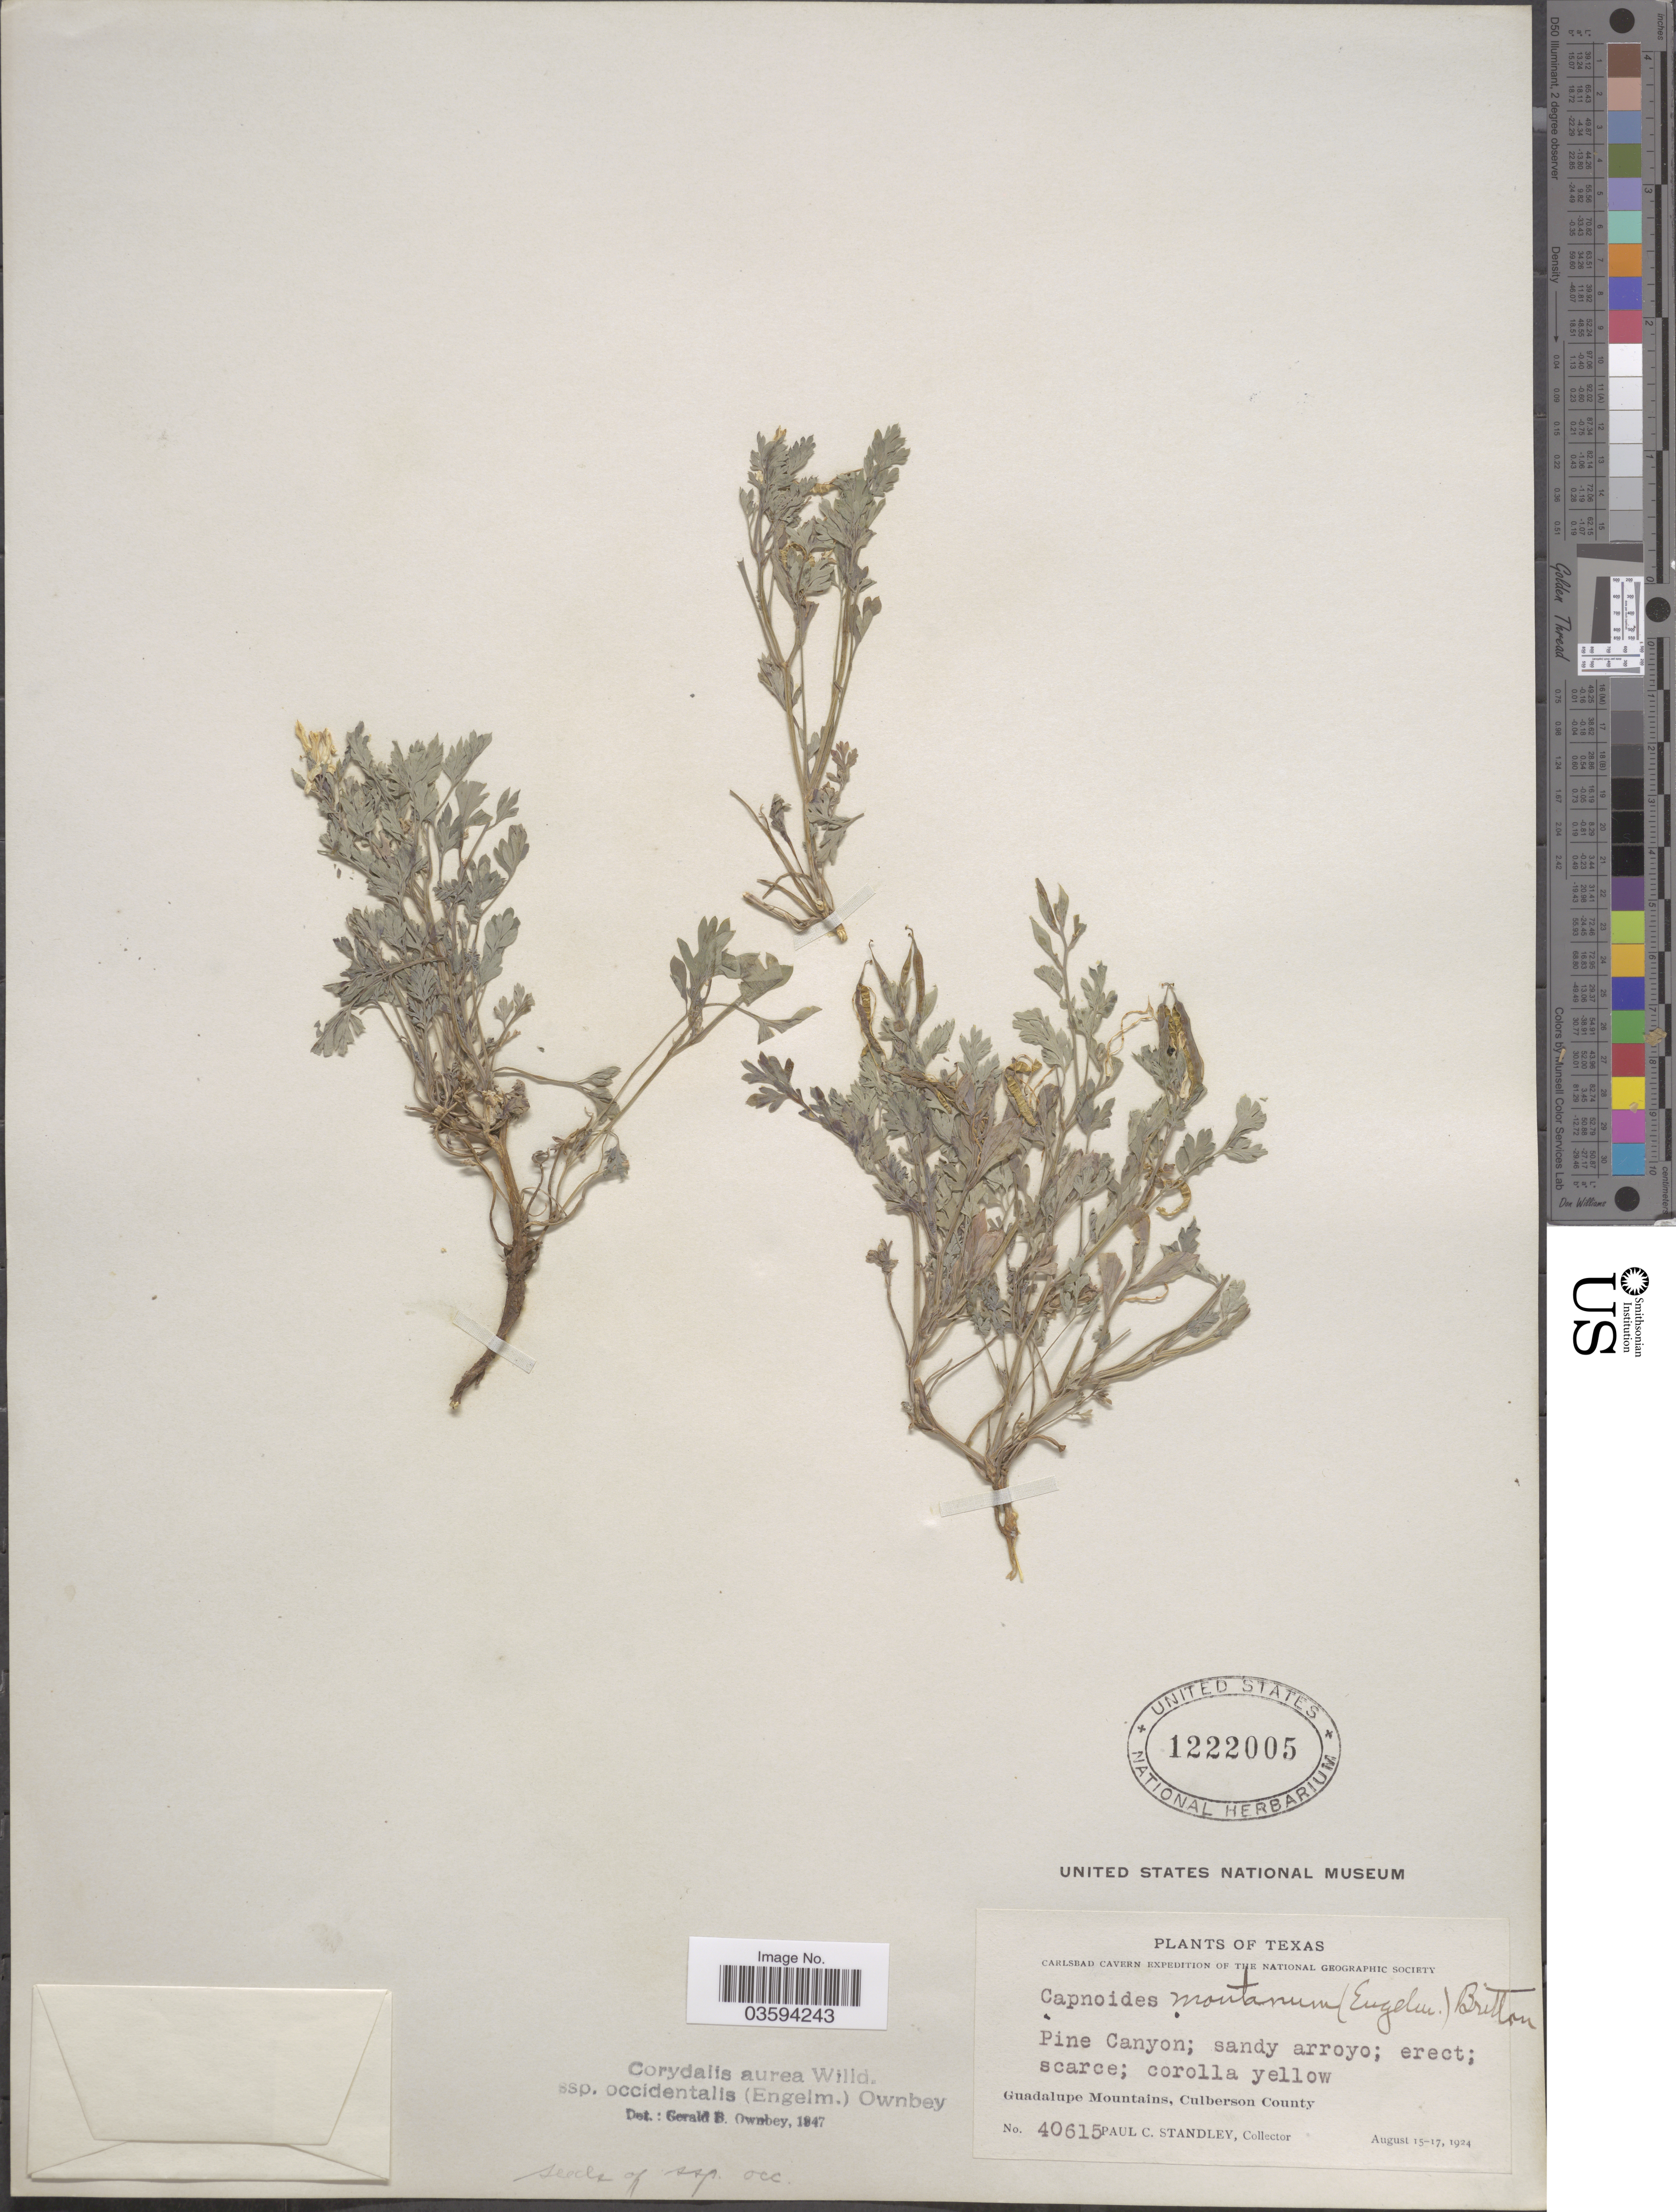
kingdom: Plantae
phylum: Tracheophyta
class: Magnoliopsida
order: Ranunculales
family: Papaveraceae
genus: Corydalis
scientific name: Corydalis aurea subsp. occidentalis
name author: Willd.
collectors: P. C. Standley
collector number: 40615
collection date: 1924-08-15/1924-08-17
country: United States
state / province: Texas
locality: Pine Canyon. Guadalupe Mountains, Culberson County.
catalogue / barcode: US 1222005